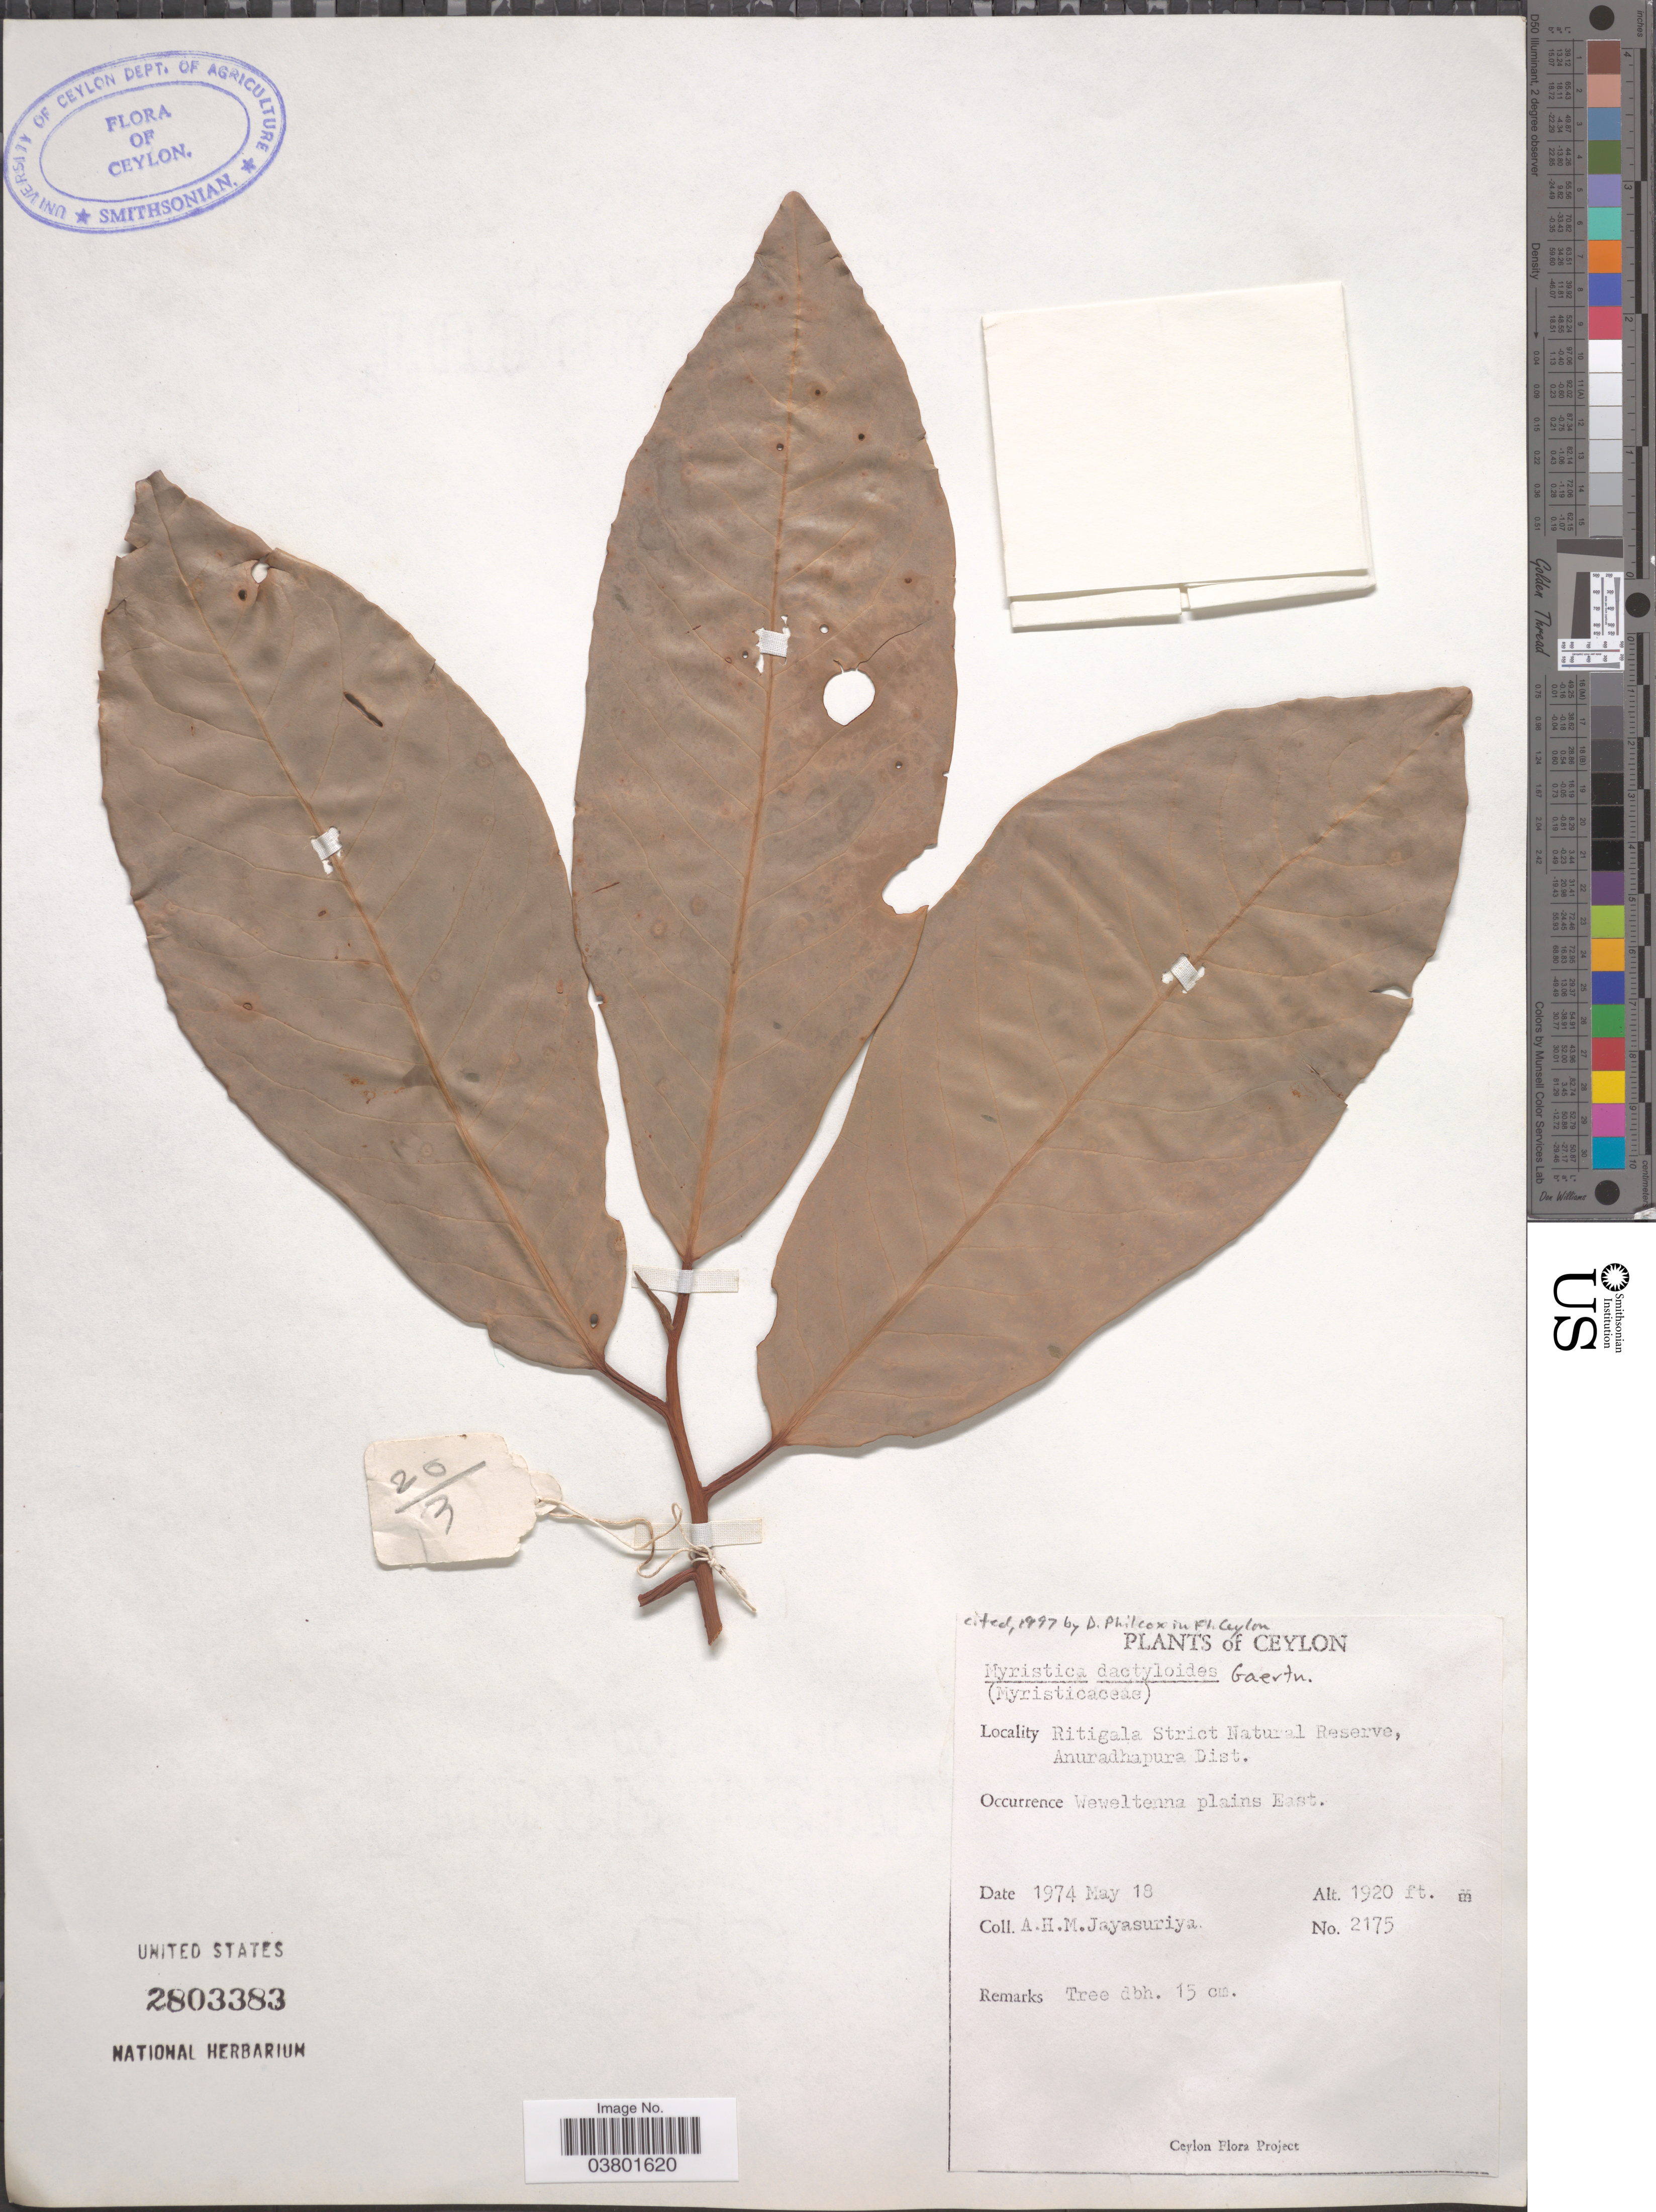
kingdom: Plantae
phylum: Tracheophyta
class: Magnoliopsida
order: Magnoliales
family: Myristicaceae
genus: Myristica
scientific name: Myristica dactyloides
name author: Wall.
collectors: A. H. Jayasuriya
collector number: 2175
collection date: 1974-05-18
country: Sri Lanka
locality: Ceylon. Ritigala Strict Natural Reserve. Anuradhapura Dist. Weweltenna plains East.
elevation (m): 585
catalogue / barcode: US 2803383